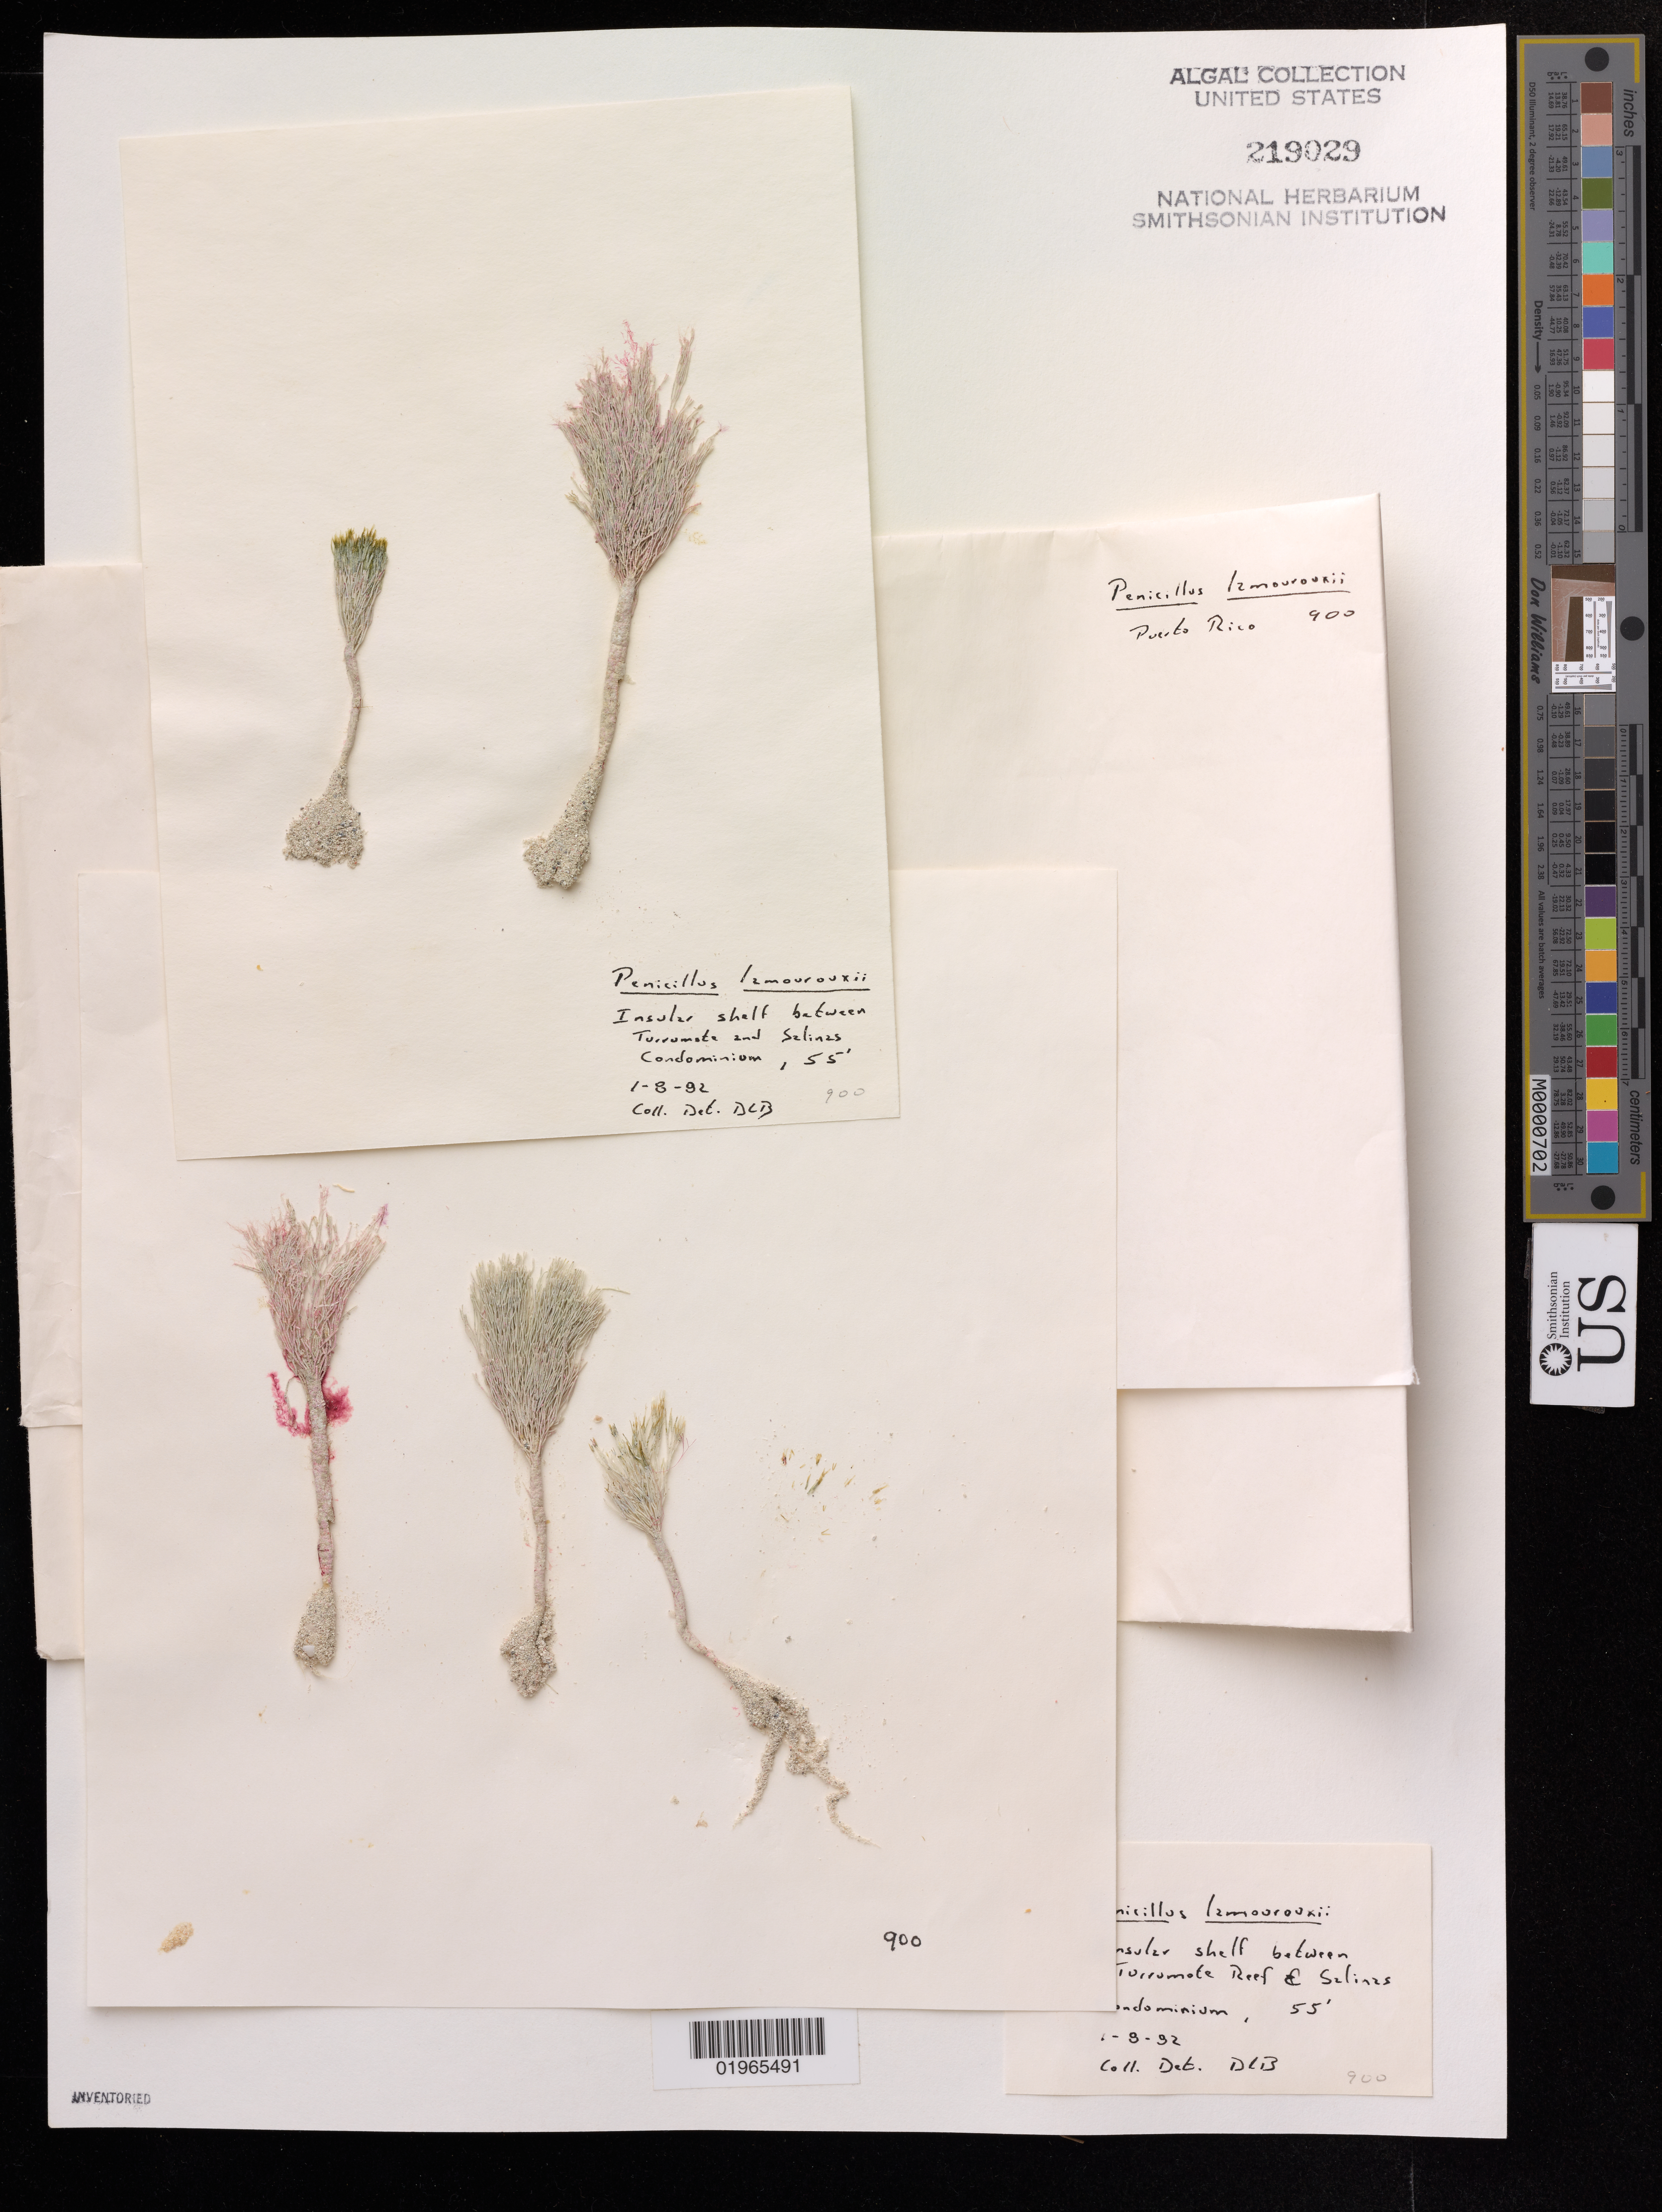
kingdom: Plantae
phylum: Chlorophyta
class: Ulvophyceae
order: Bryopsidales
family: Udoteaceae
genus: Penicillus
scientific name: Penicillus lamourouxii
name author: Decne.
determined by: Ballantine, D. L.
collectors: D.L. Ballantine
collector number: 900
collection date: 1982-01-08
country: Puerto Rico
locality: Insular shelf between Turromote Reef and Salinas Condominium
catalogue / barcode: US 219029